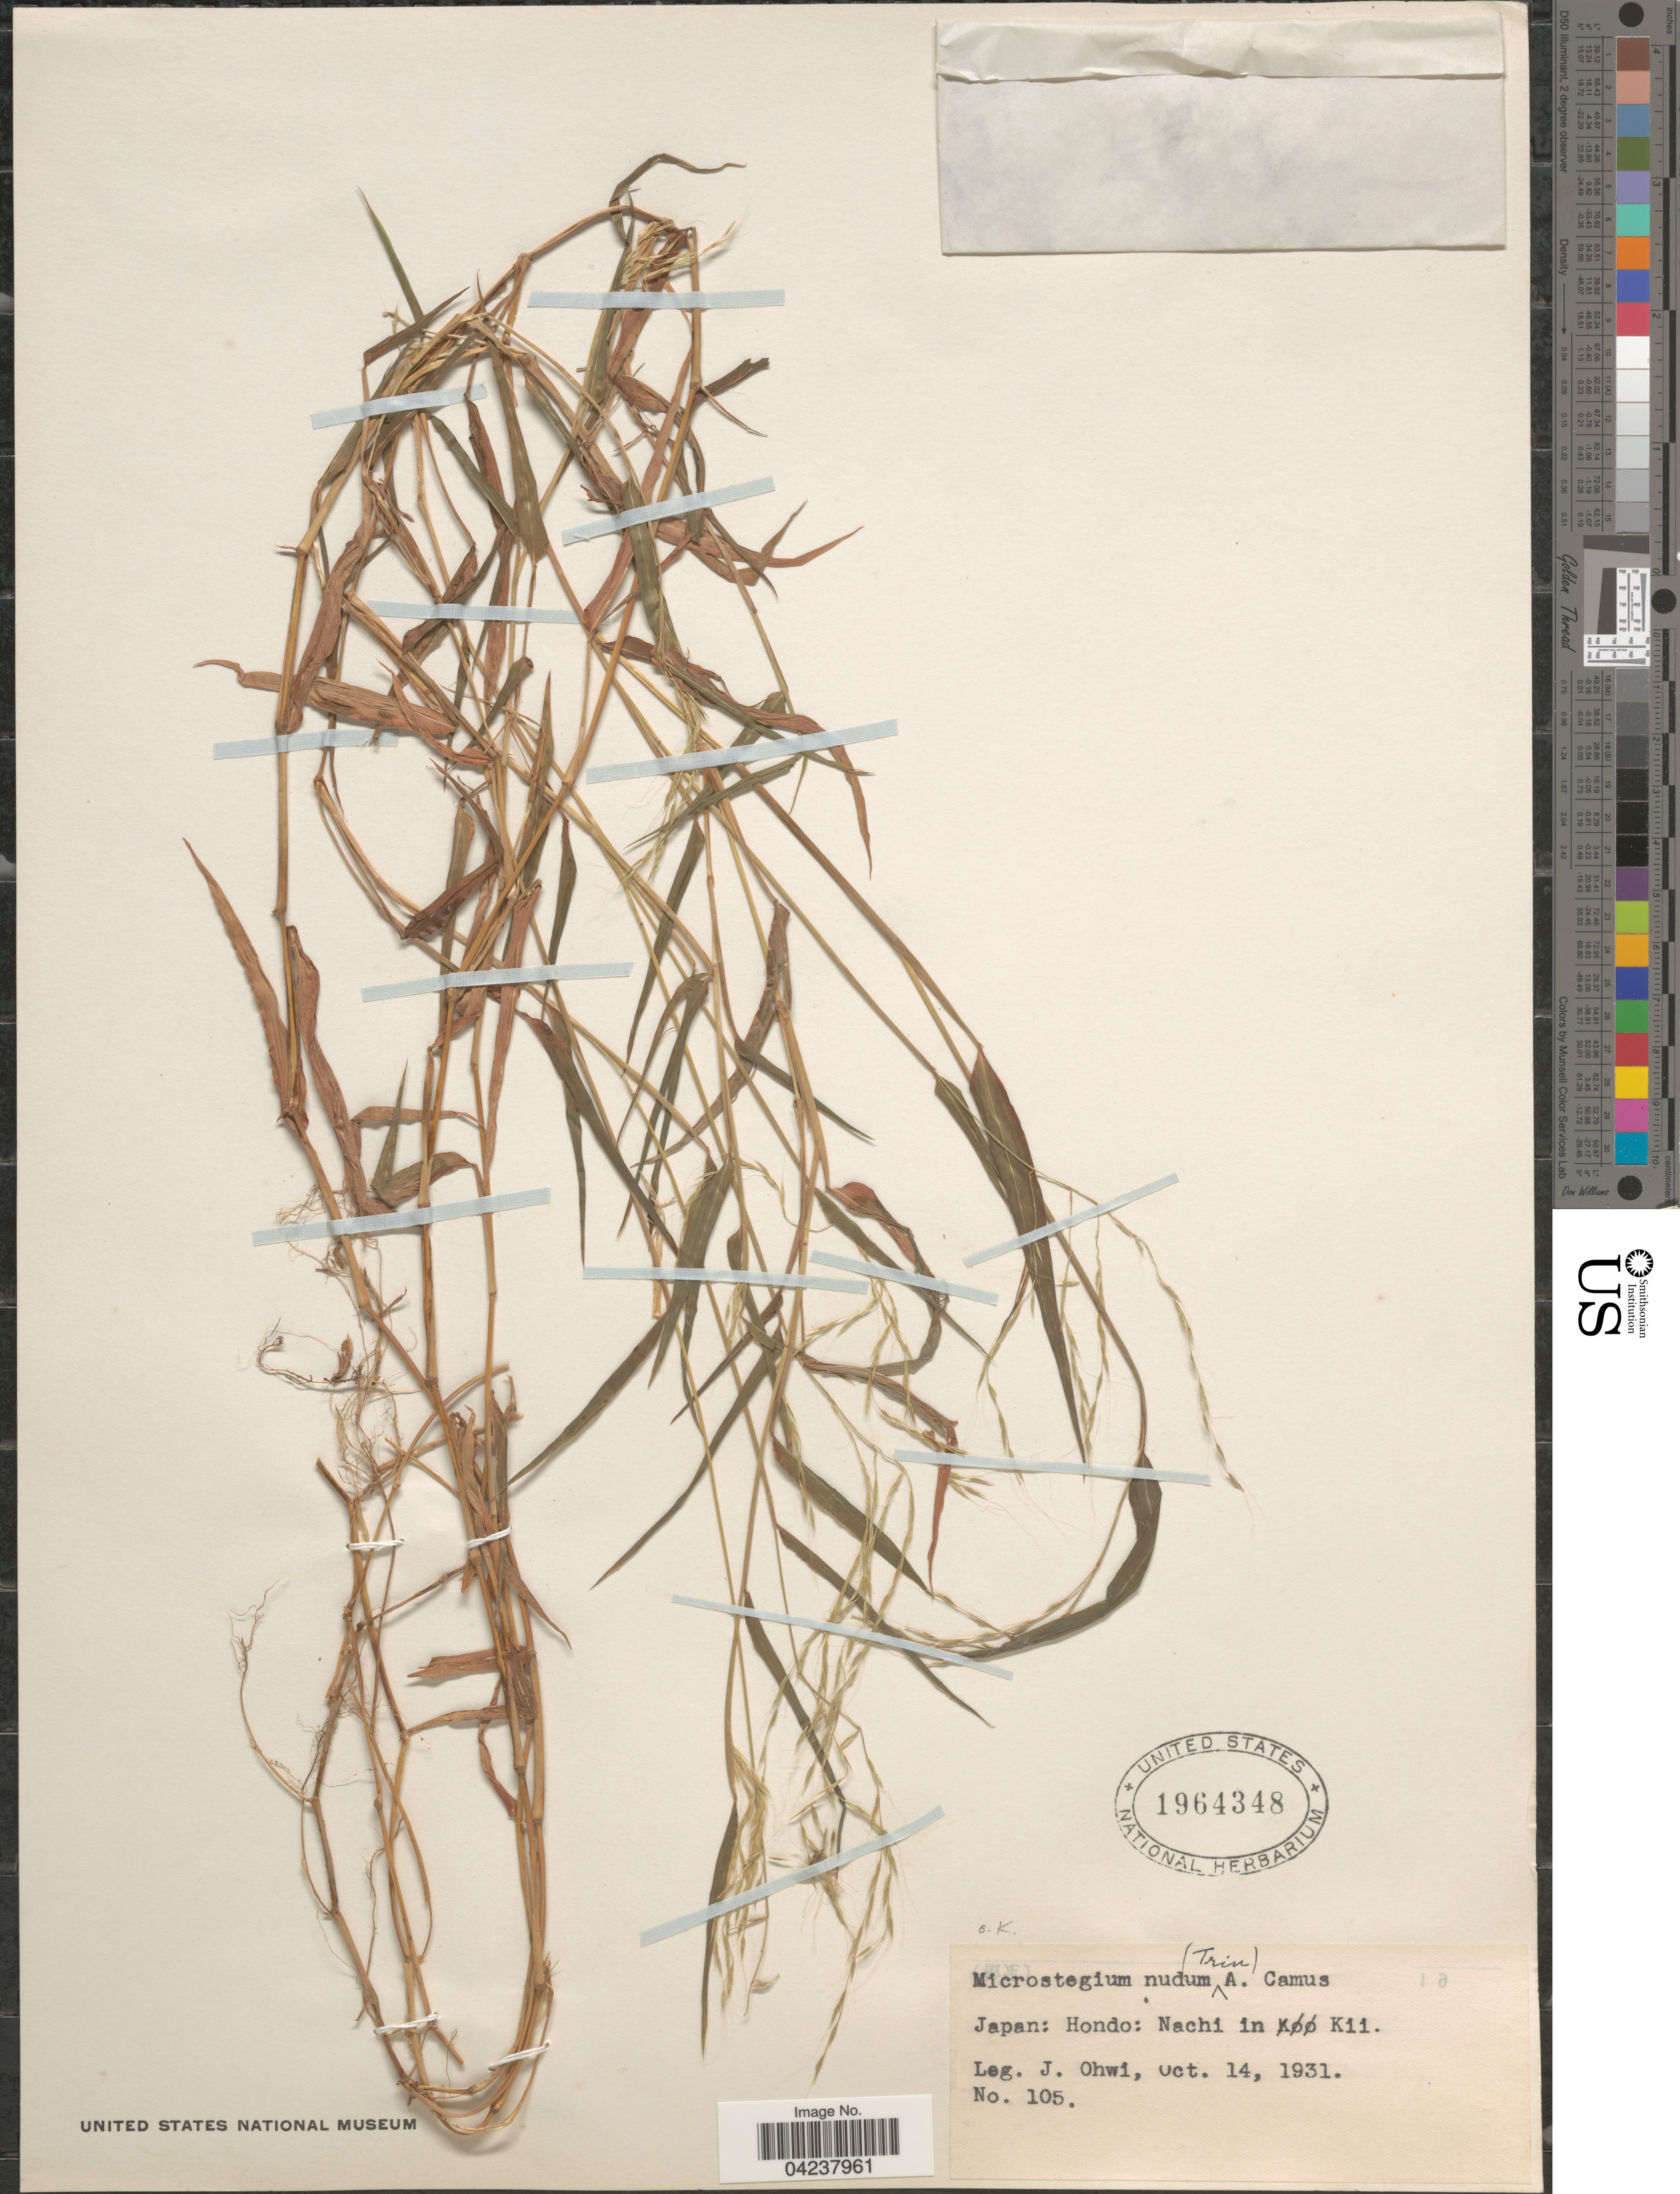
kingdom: Plantae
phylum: Tracheophyta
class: Liliopsida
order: Poales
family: Poaceae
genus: Microstegium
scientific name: Microstegium nudum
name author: (Trin.) A. Camus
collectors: J. Ohwi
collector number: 105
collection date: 1931-10-14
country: Japan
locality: Hondo: Nachi in Kii.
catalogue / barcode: US 1964348